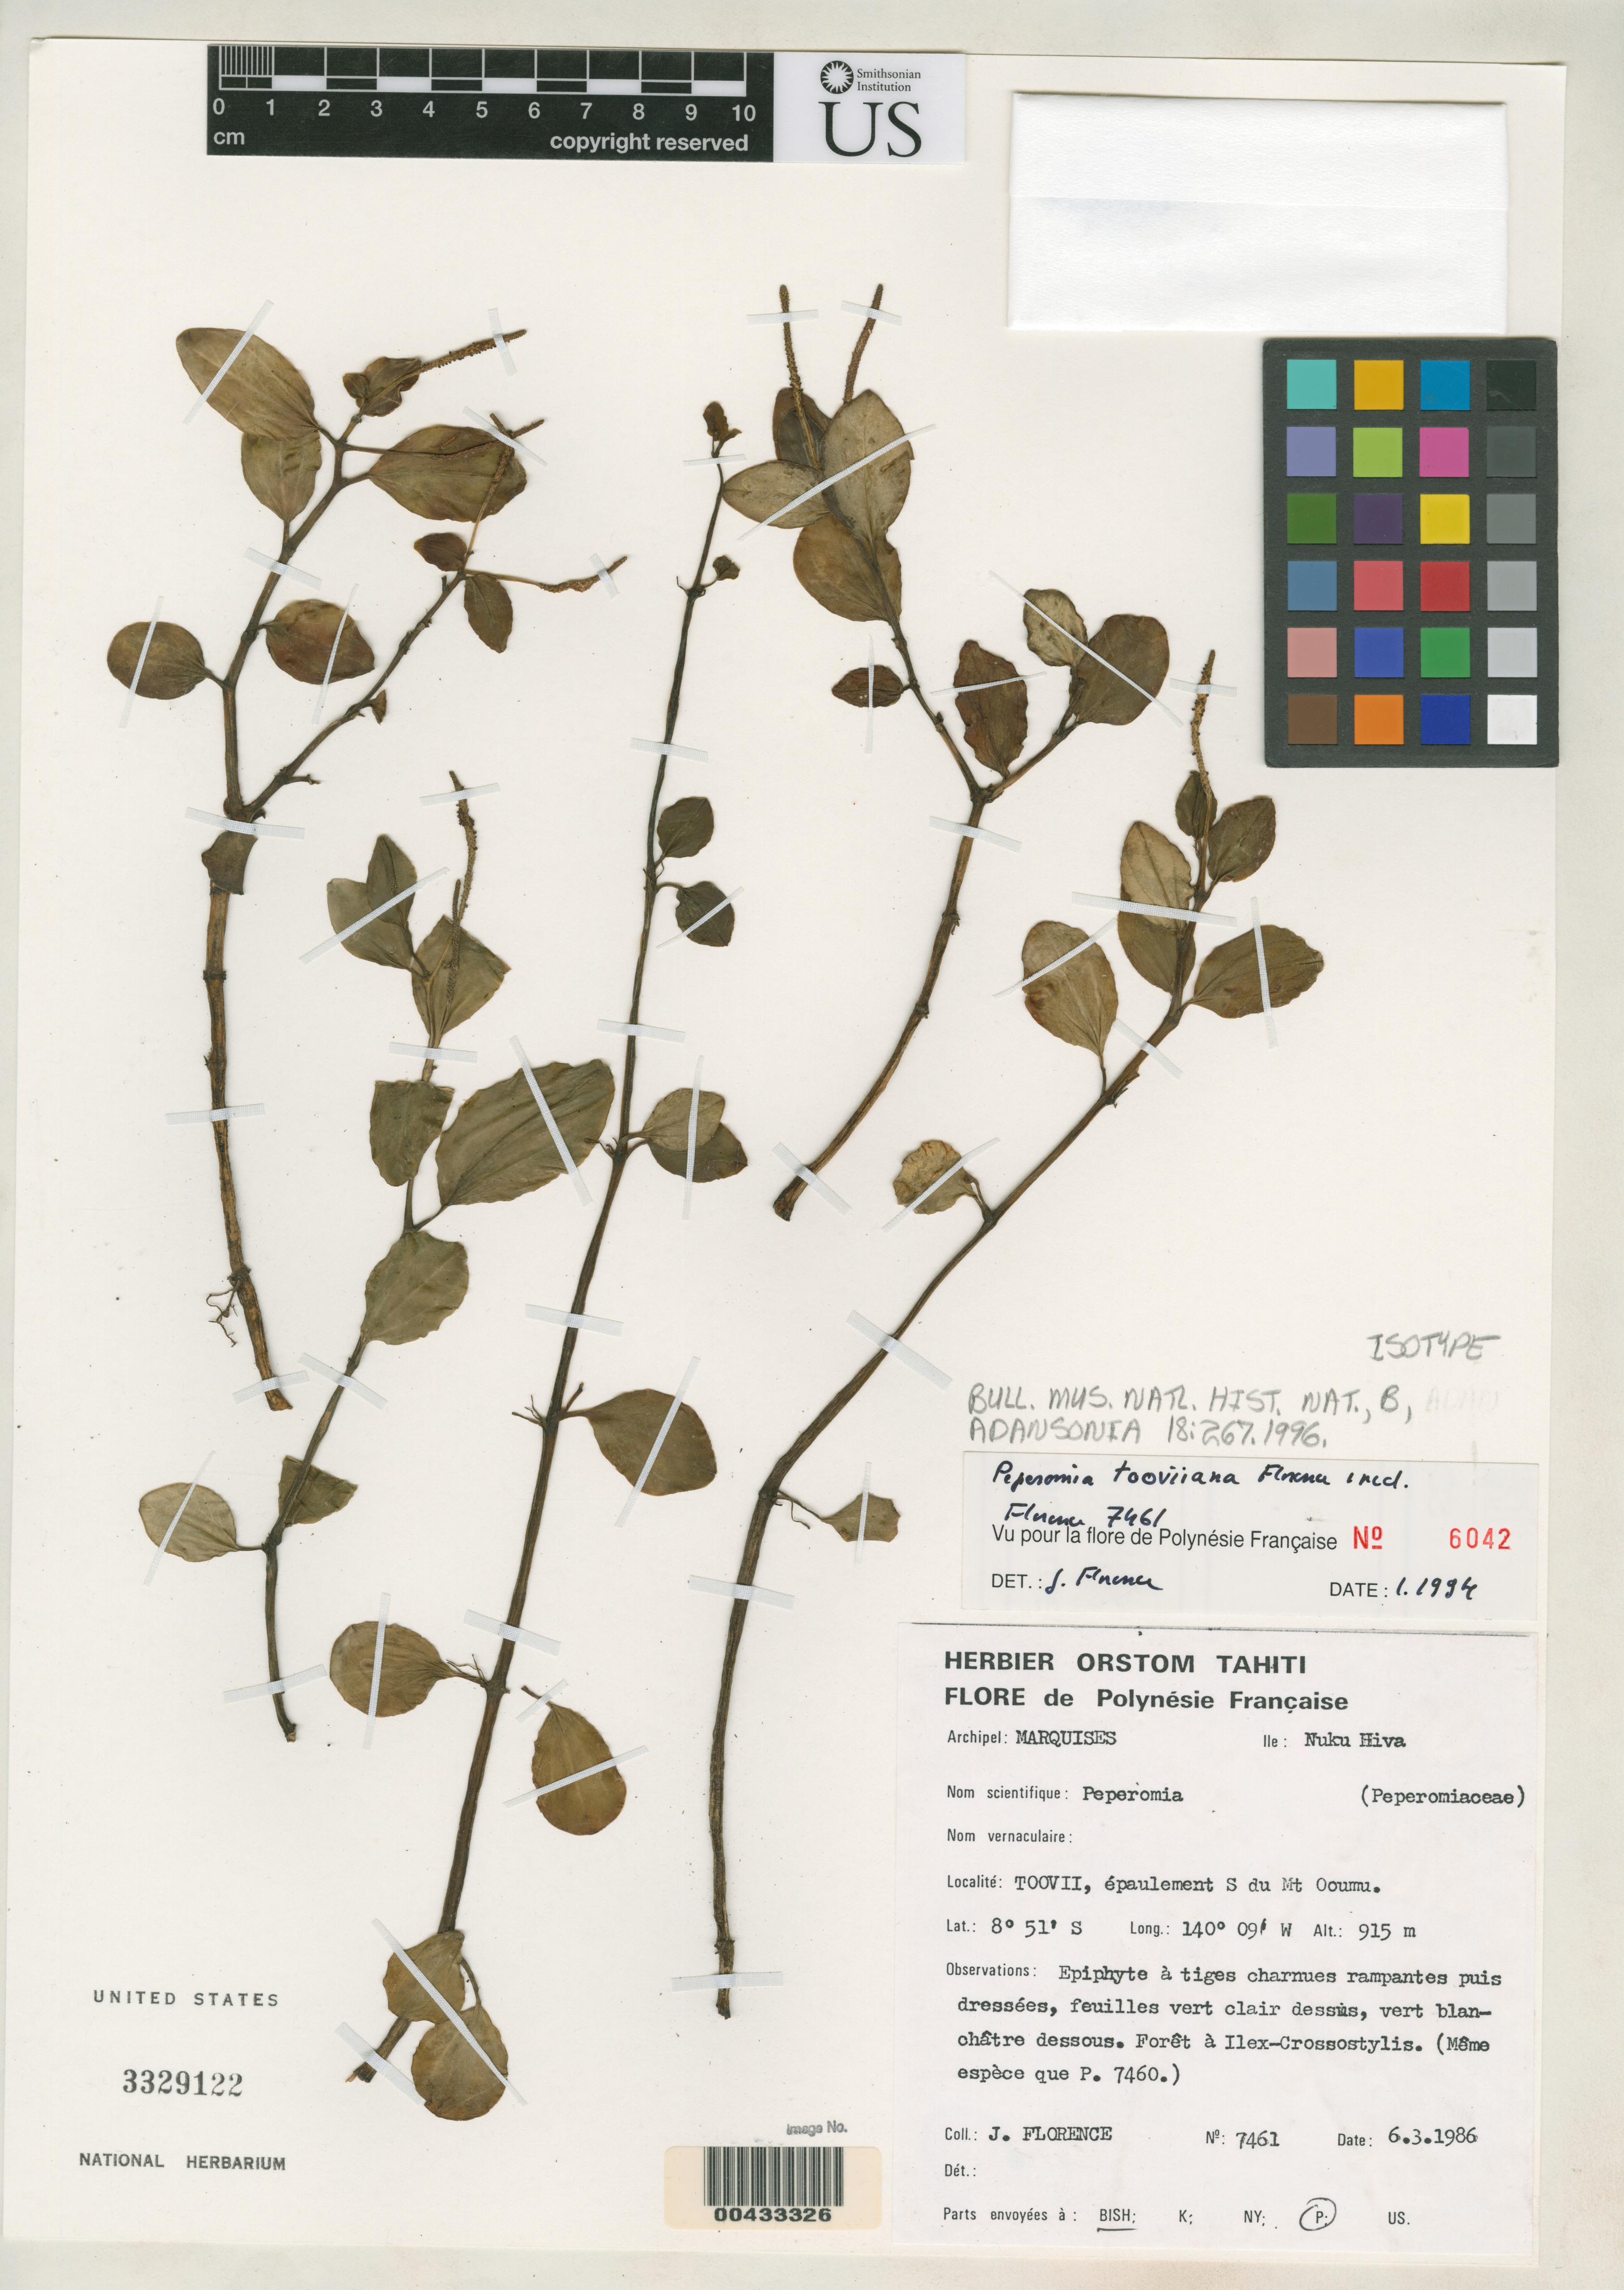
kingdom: Plantae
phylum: Tracheophyta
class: Magnoliopsida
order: Piperales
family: Piperaceae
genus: Peperomia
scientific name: Peperomia tooviiana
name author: J. Florence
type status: Isotype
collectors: J. Florence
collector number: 7461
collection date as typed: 06 Mar 1986 or 03 Jun 1986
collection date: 1986-03-06 or 1986-06-03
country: French Polynesia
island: Nuku Hiva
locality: Toovii, Epaulement S du Mt. Ooumu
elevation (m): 915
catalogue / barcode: US 3329122